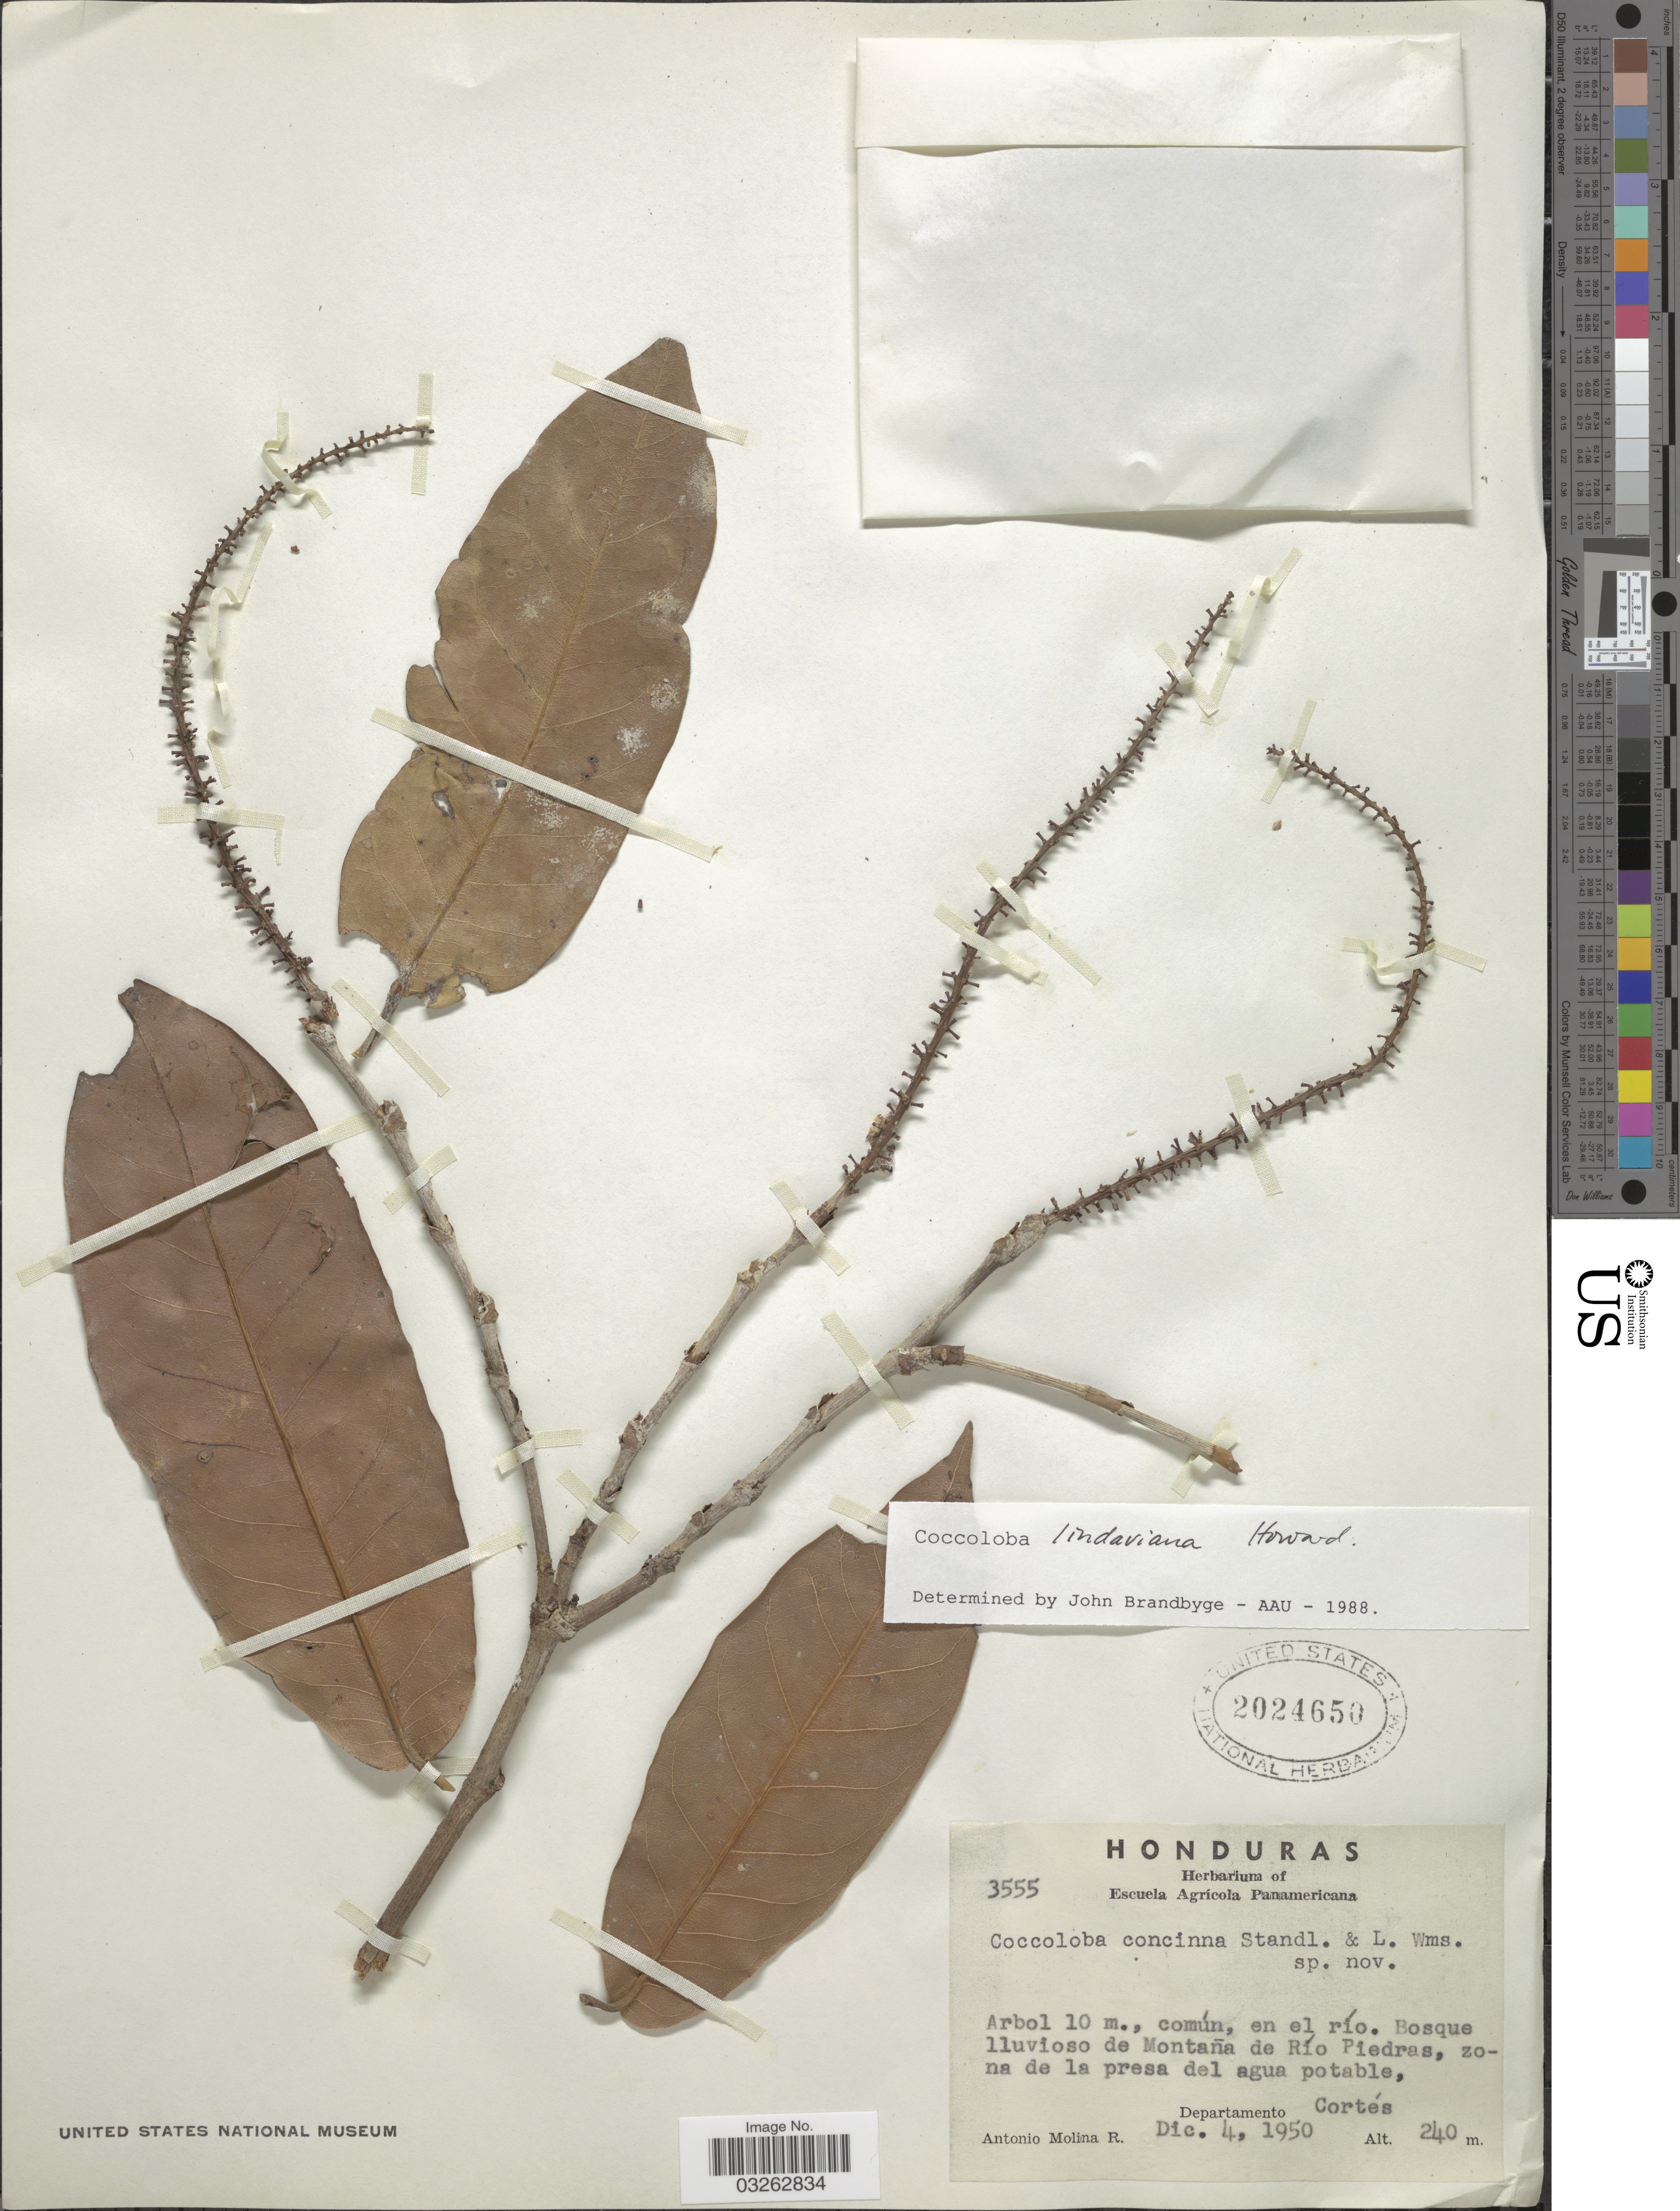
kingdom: Plantae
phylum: Tracheophyta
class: Magnoliopsida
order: Caryophyllales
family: Polygonaceae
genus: Coccoloba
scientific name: Coccoloba lindaviana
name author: R.A. Howard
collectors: A. Molina R.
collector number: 3555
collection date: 1950-12-04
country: Honduras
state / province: Cortés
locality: Común, en el río. Bosque lluvioso de Montaña de Río Piedras, zona de la presa del agua potable, Departamento Cortés.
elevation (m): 240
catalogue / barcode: US 2024650